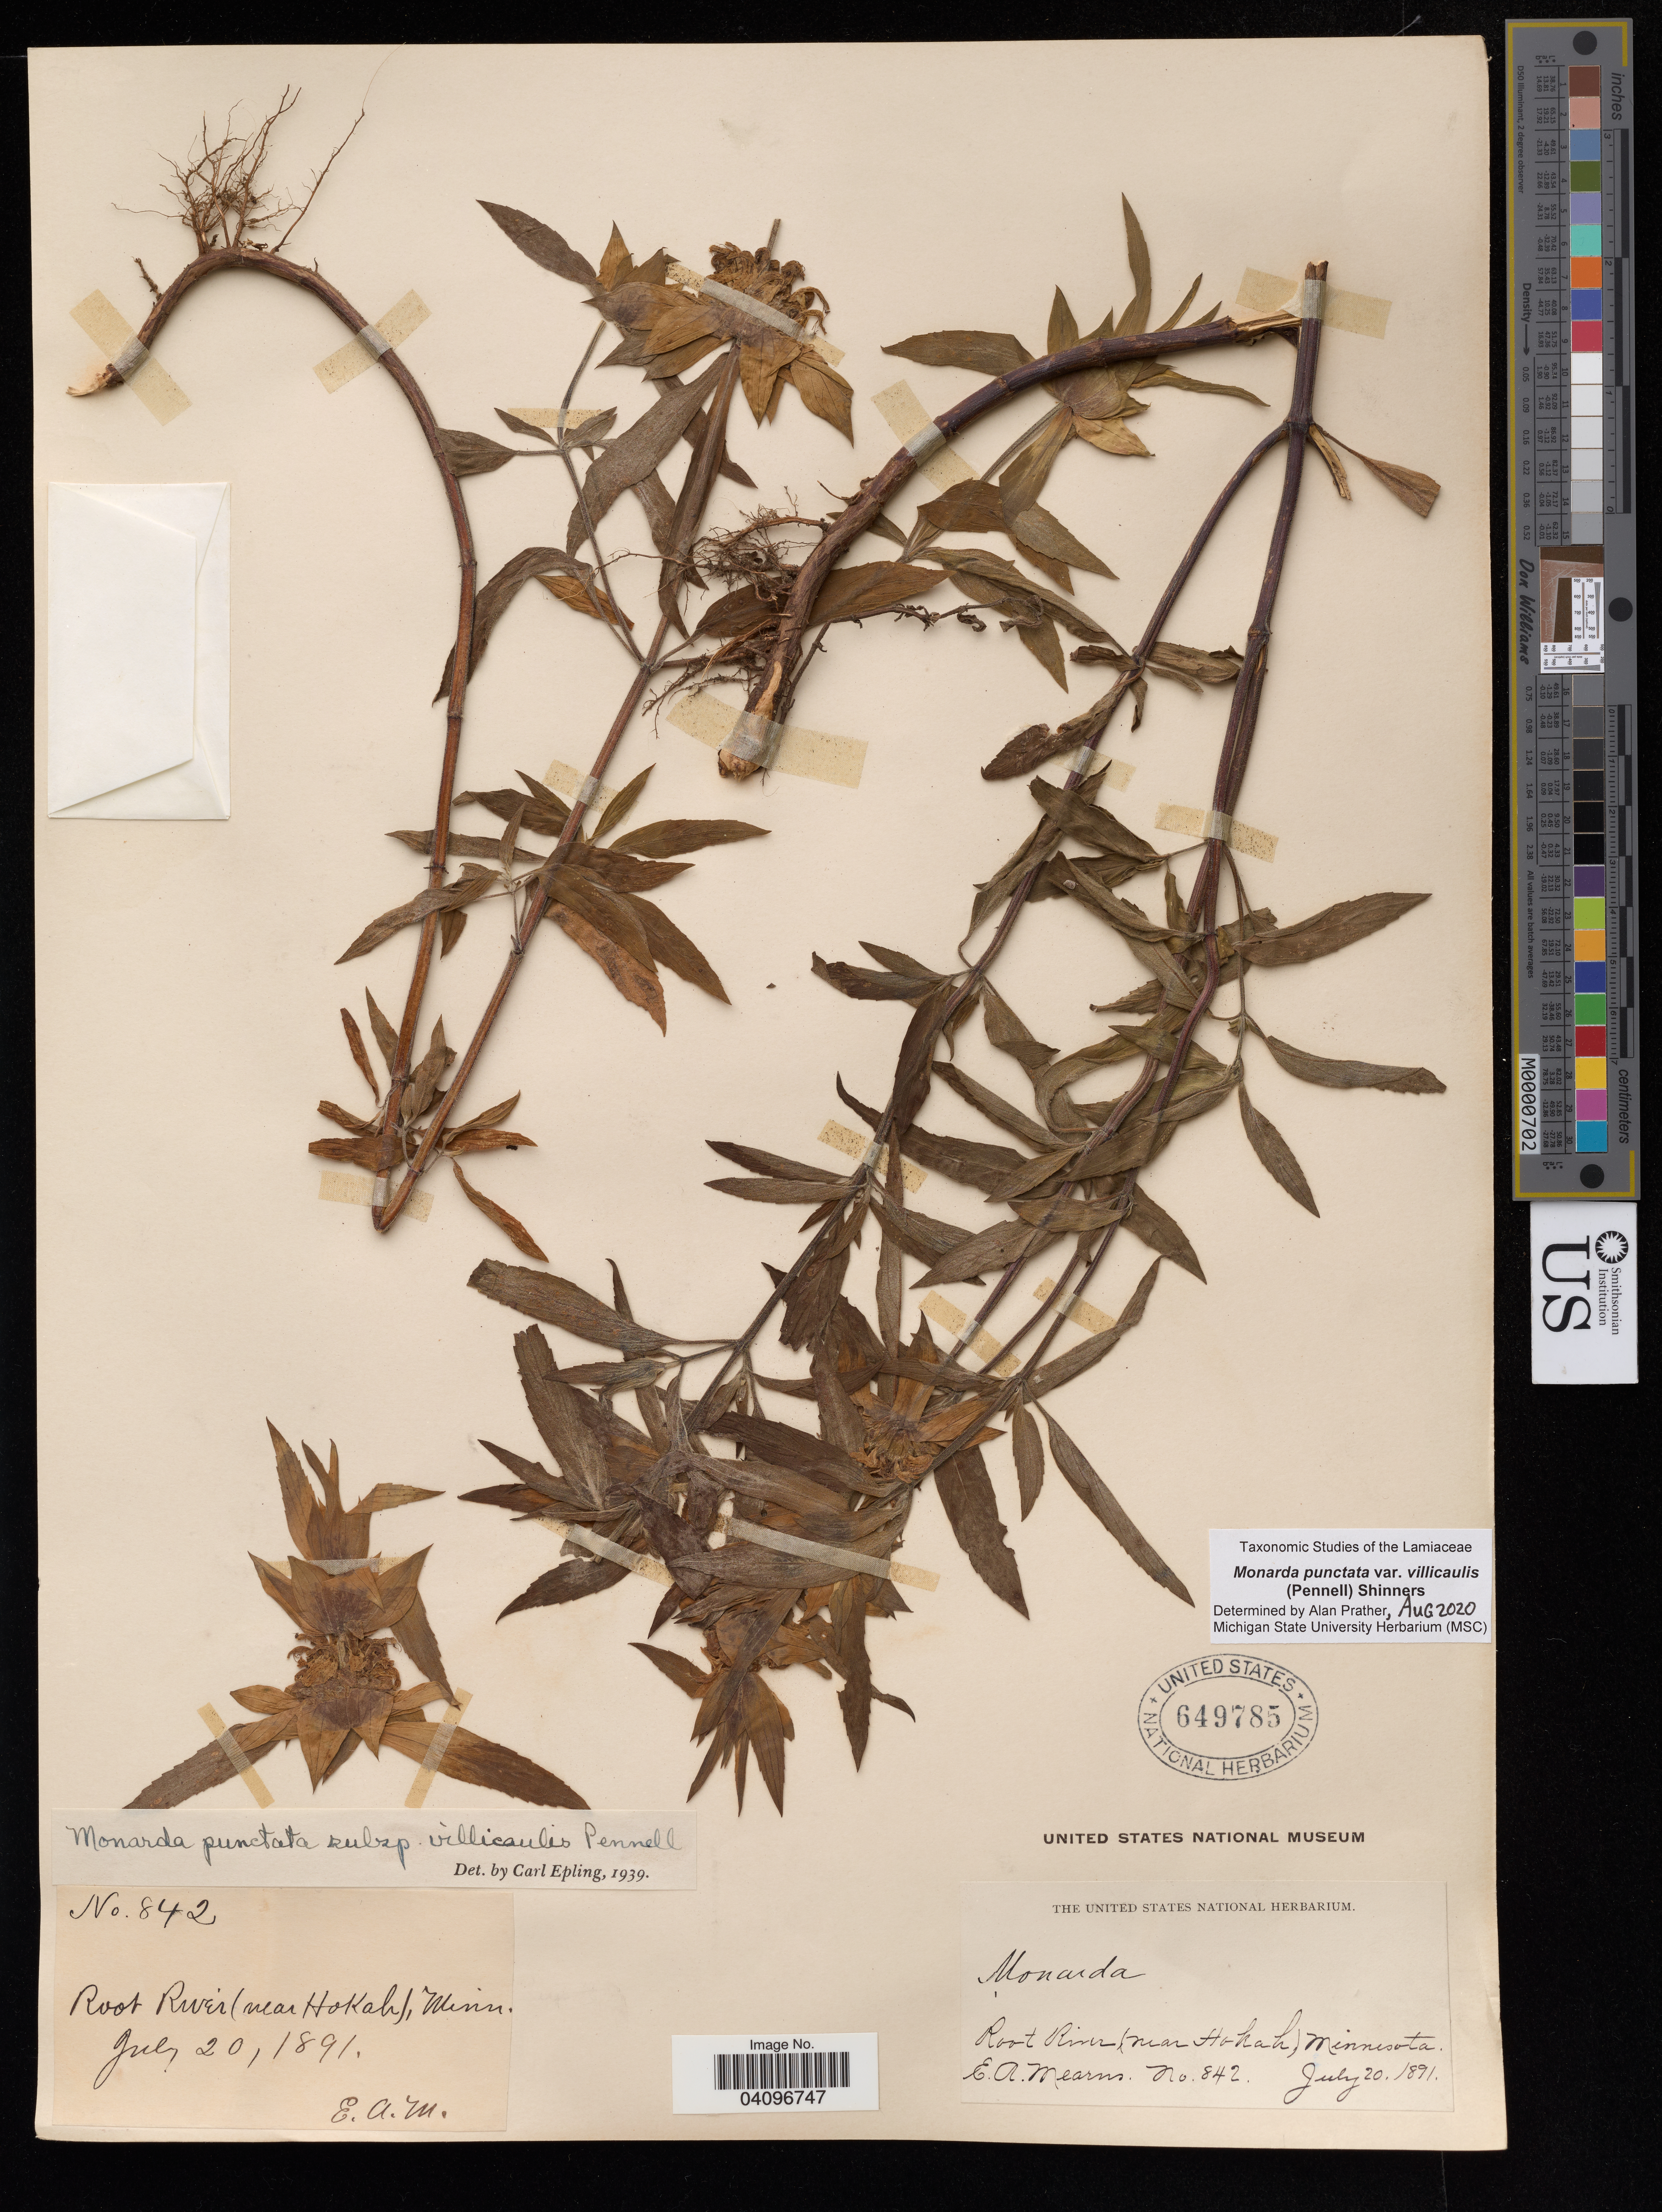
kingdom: Plantae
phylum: Tracheophyta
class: Magnoliopsida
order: Lamiales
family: Lamiaceae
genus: Monarda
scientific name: Monarda punctata var. villicaulis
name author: (Pennell) Shinners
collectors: E. Mearne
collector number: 842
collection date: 1891-07-20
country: United States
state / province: Minnesota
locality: Root River (near Hokah).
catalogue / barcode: US 649785